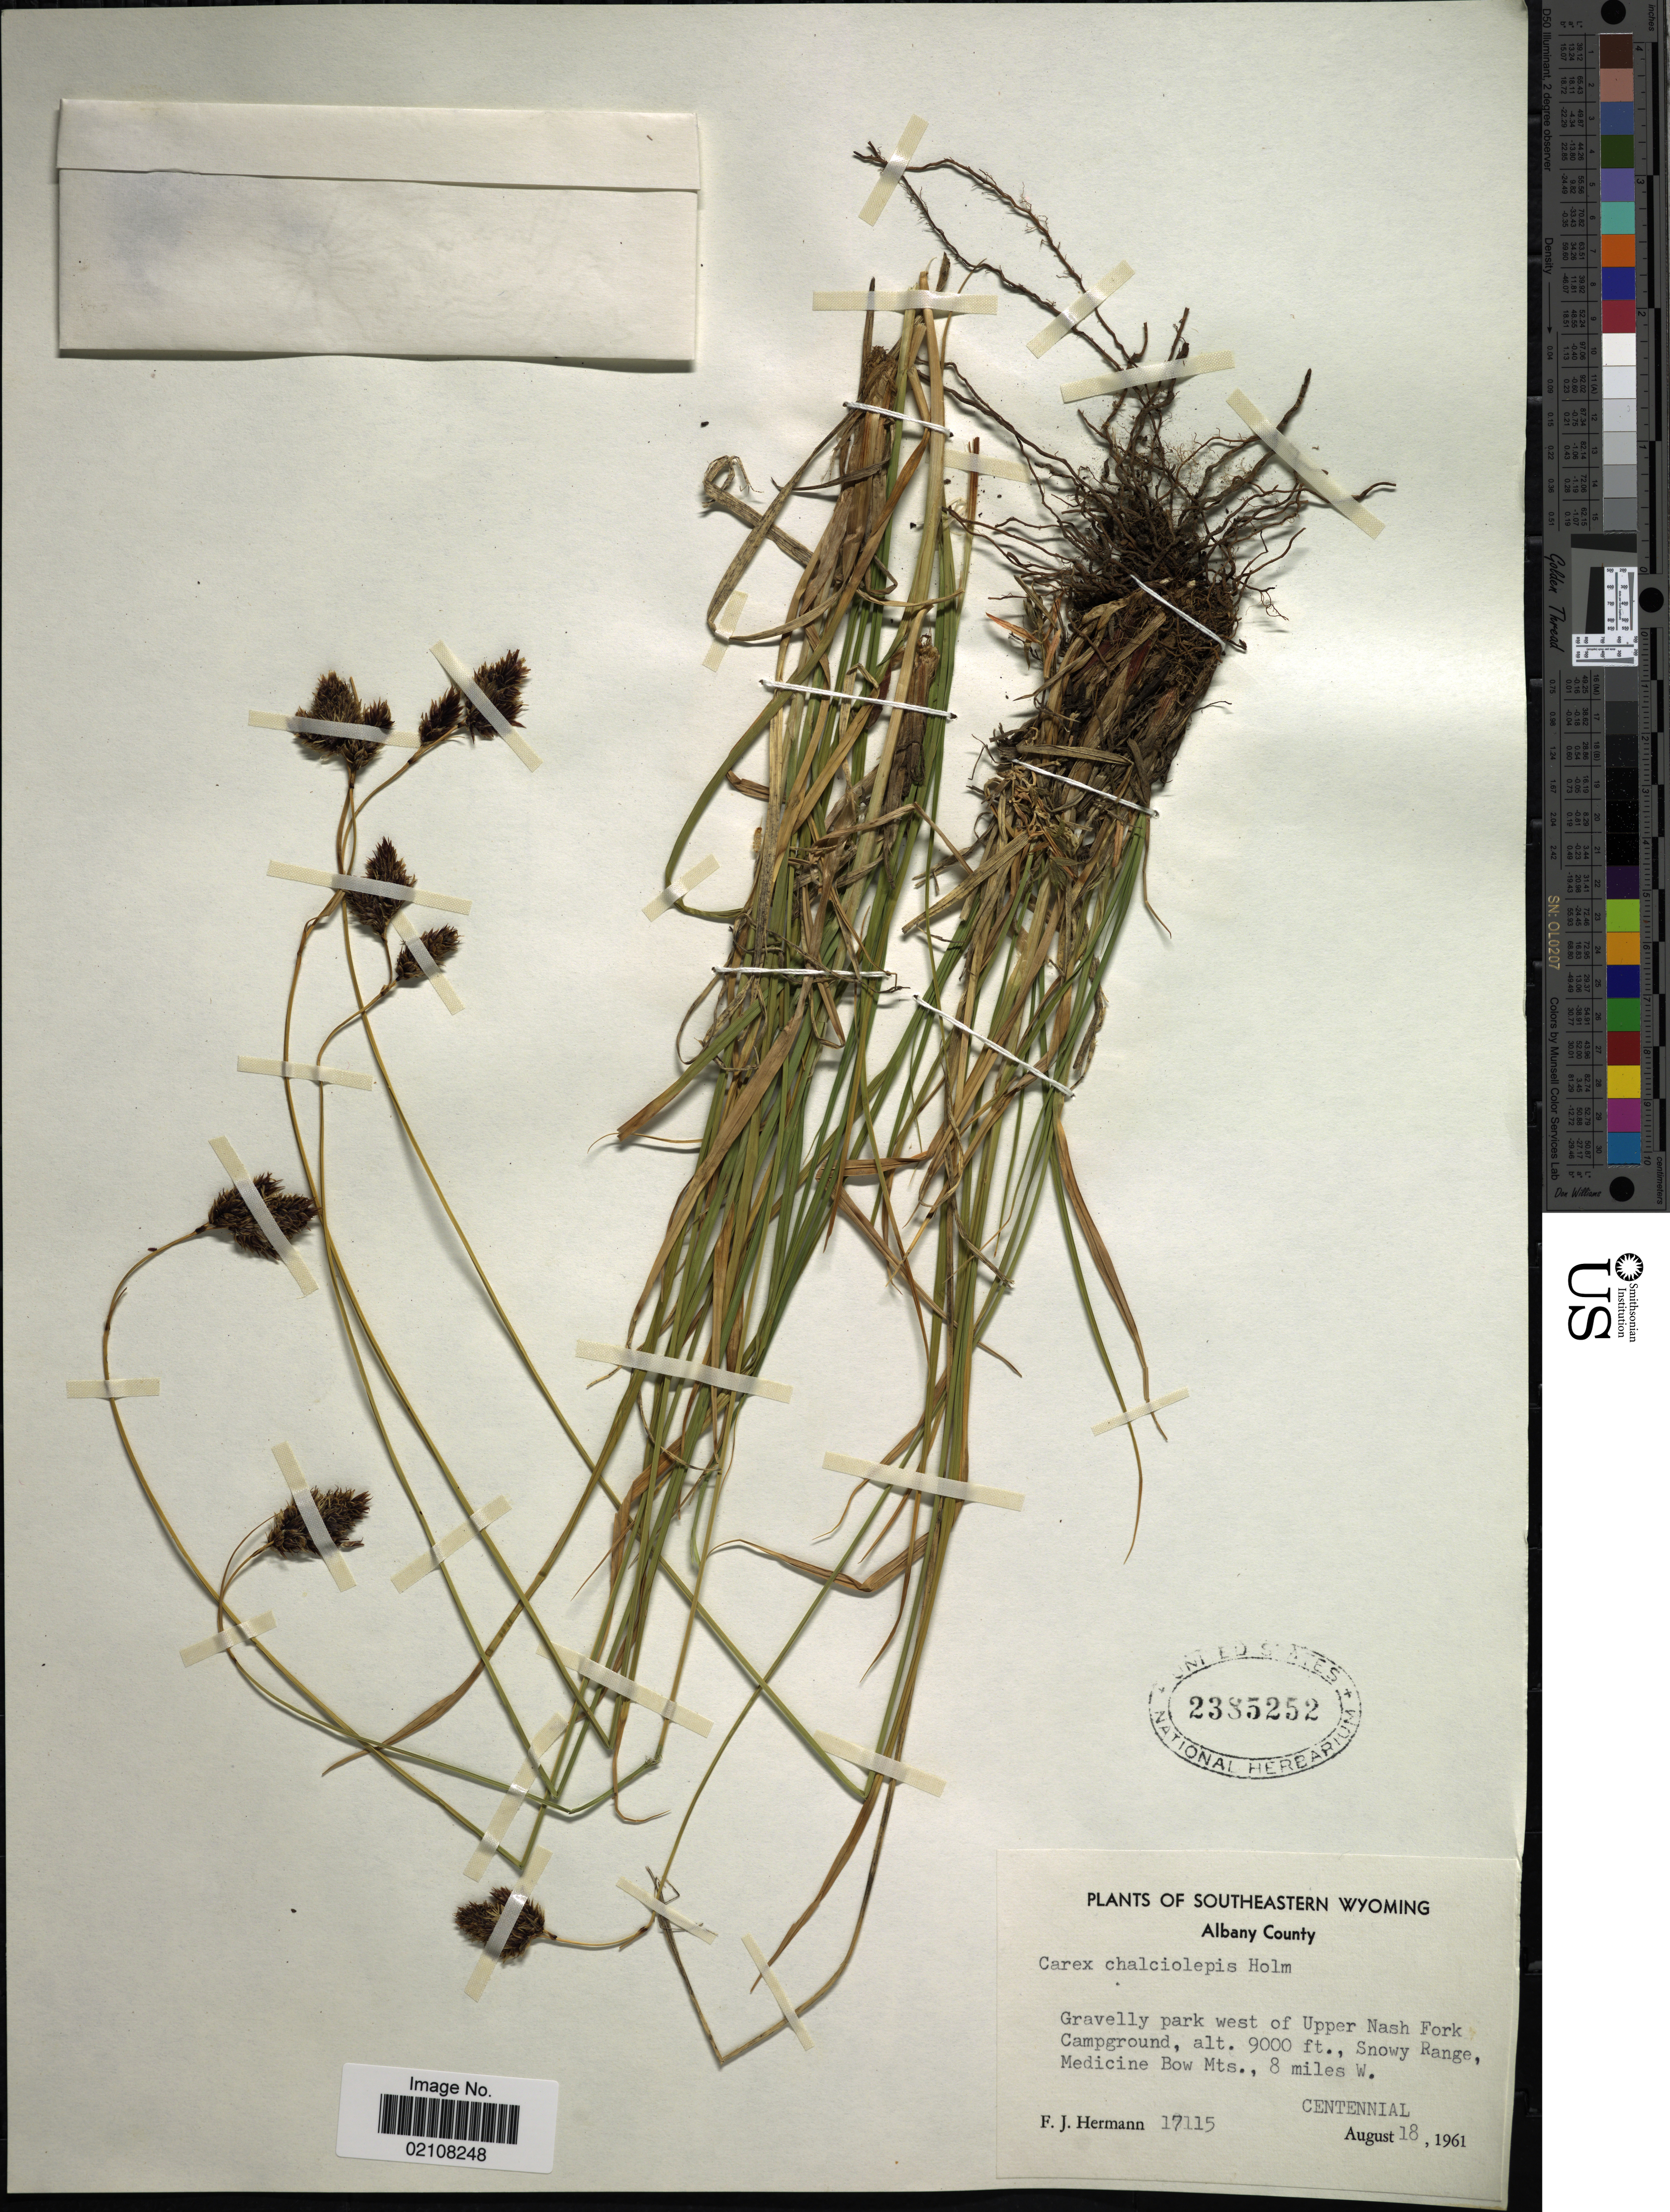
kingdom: Plantae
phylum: Tracheophyta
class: Liliopsida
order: Poales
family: Cyperaceae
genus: Carex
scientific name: Carex chalciolepis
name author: Holm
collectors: F. J. Hermann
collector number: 17115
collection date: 1961-08-18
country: United States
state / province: Wyoming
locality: Southeastern Wyoming, Gravelly park west of Upper Nash Fork Campground, Snowy Range, Medicine Bow Mts. 8 miles W. Centennial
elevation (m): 2743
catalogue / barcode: US 2335252